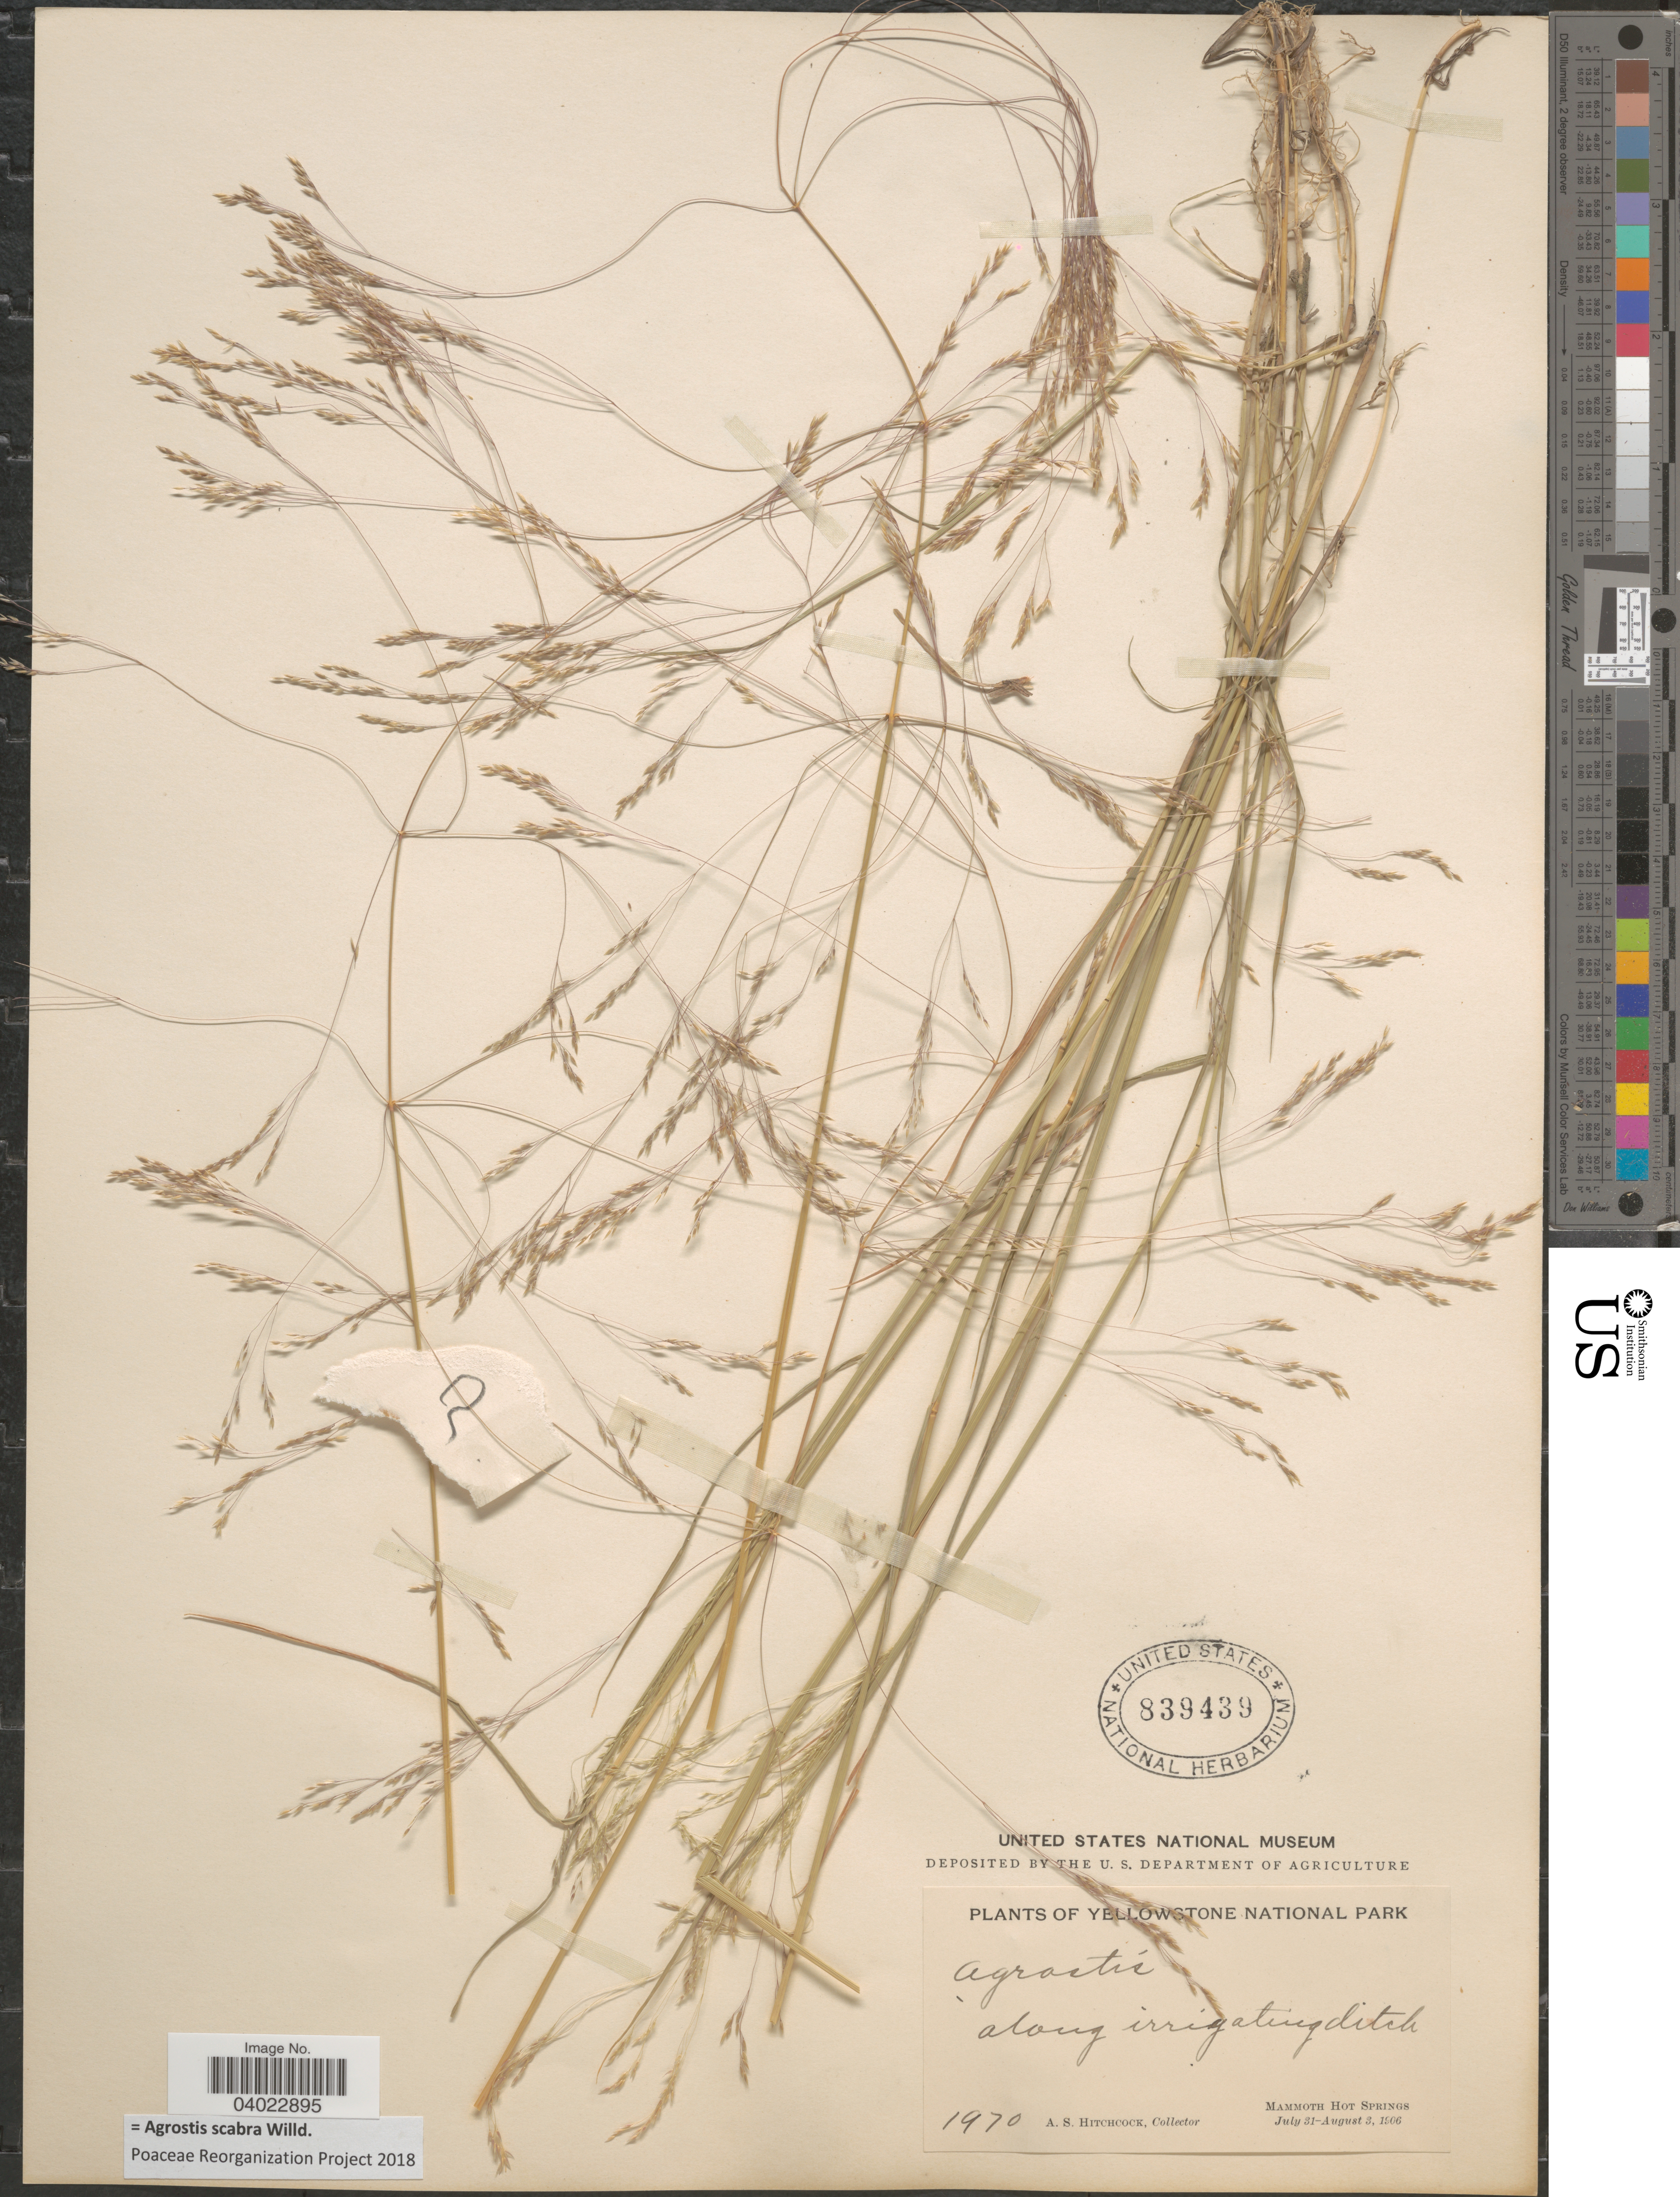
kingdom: Plantae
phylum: Tracheophyta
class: Liliopsida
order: Poales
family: Poaceae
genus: Agrostis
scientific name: Agrostis scabra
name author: Willd.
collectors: A. S. Hitchcock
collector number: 1970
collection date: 1906-07-31/1906-08-03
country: United States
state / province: Wyoming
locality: Yellowstone National Park. Mammoth Hot Springs.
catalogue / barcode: US 839439